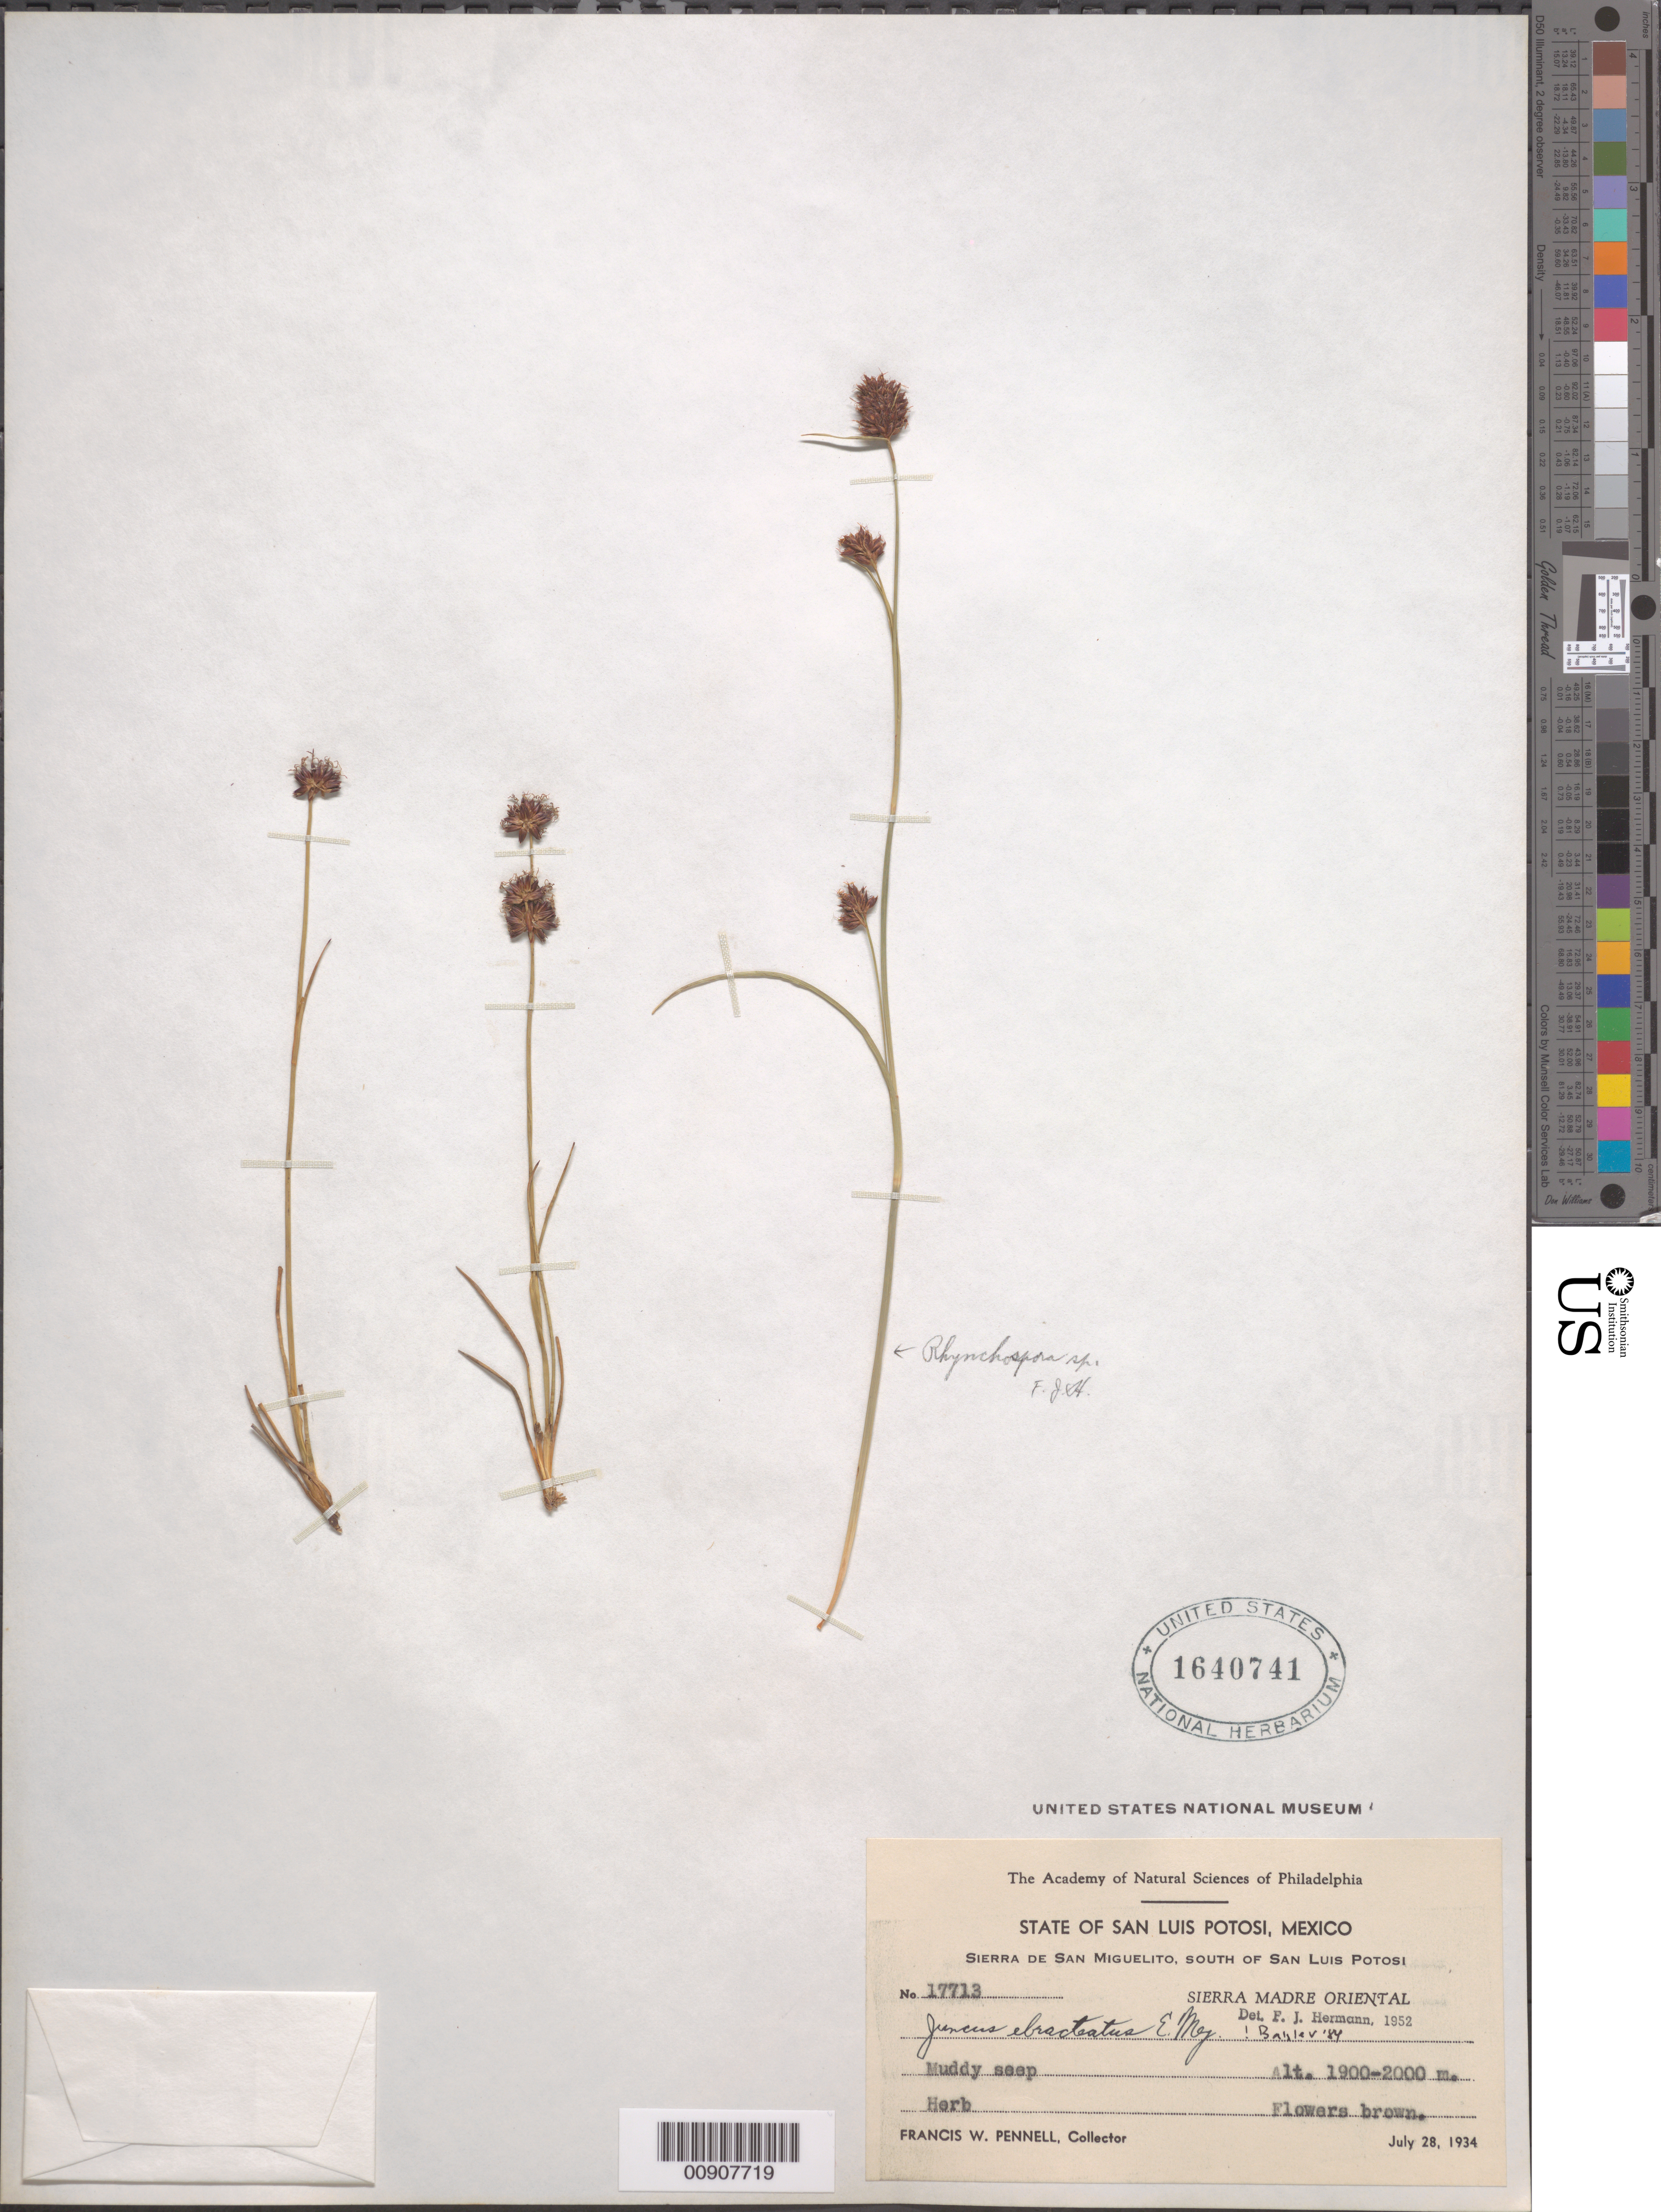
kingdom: Plantae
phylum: Tracheophyta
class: Liliopsida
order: Poales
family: Juncaceae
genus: Juncus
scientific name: Juncus ebracteatus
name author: E. Mey.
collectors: F. W. Pennell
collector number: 17713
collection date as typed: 28 Jul 1934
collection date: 1934-07-28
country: Mexico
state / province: San Luis Potosí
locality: State of San Luis Potosí.: Sierra de San Miguelito, south of San Luis Potosí. Sierra Madre Oriental.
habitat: Muddy seep.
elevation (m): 2000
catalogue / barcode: US 1640741